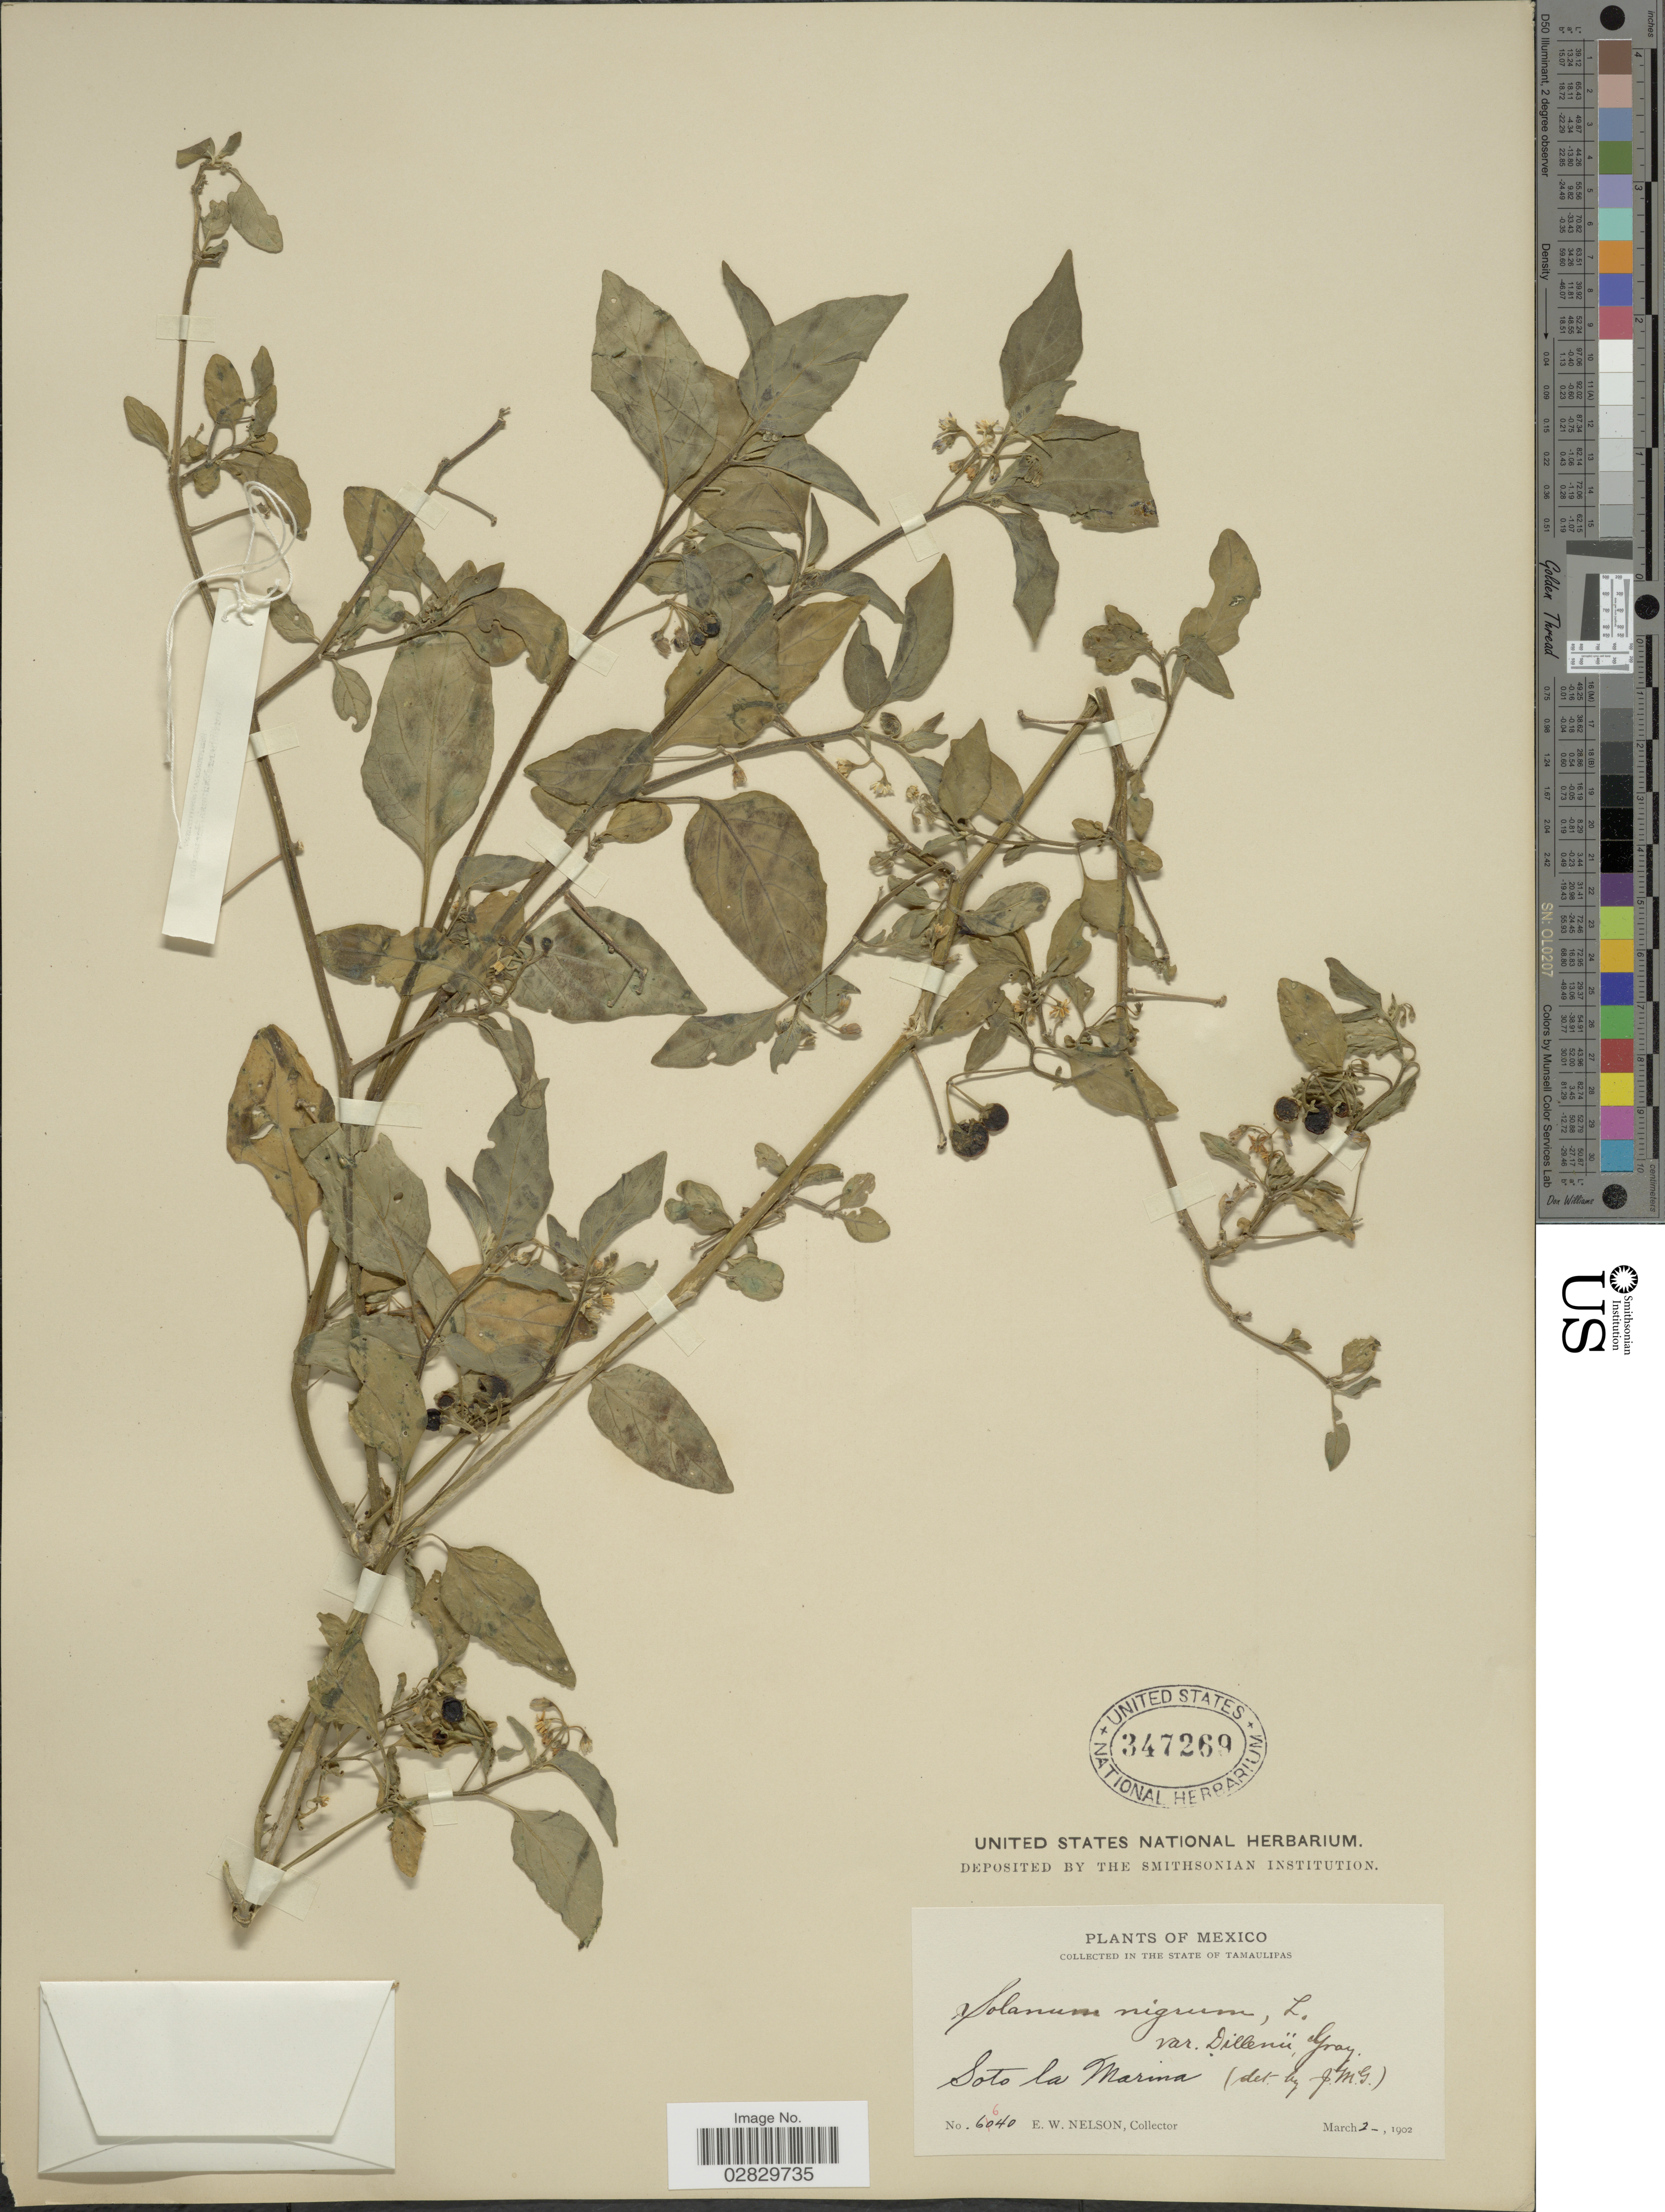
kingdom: Plantae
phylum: Tracheophyta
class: Magnoliopsida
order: Solanales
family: Solanaceae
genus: Solanum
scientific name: Solanum americanum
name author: Mill.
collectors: E. W. Nelson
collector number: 6640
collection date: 1902-03-02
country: Mexico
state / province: Tamaulipas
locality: Soto la Marina.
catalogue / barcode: US 347269